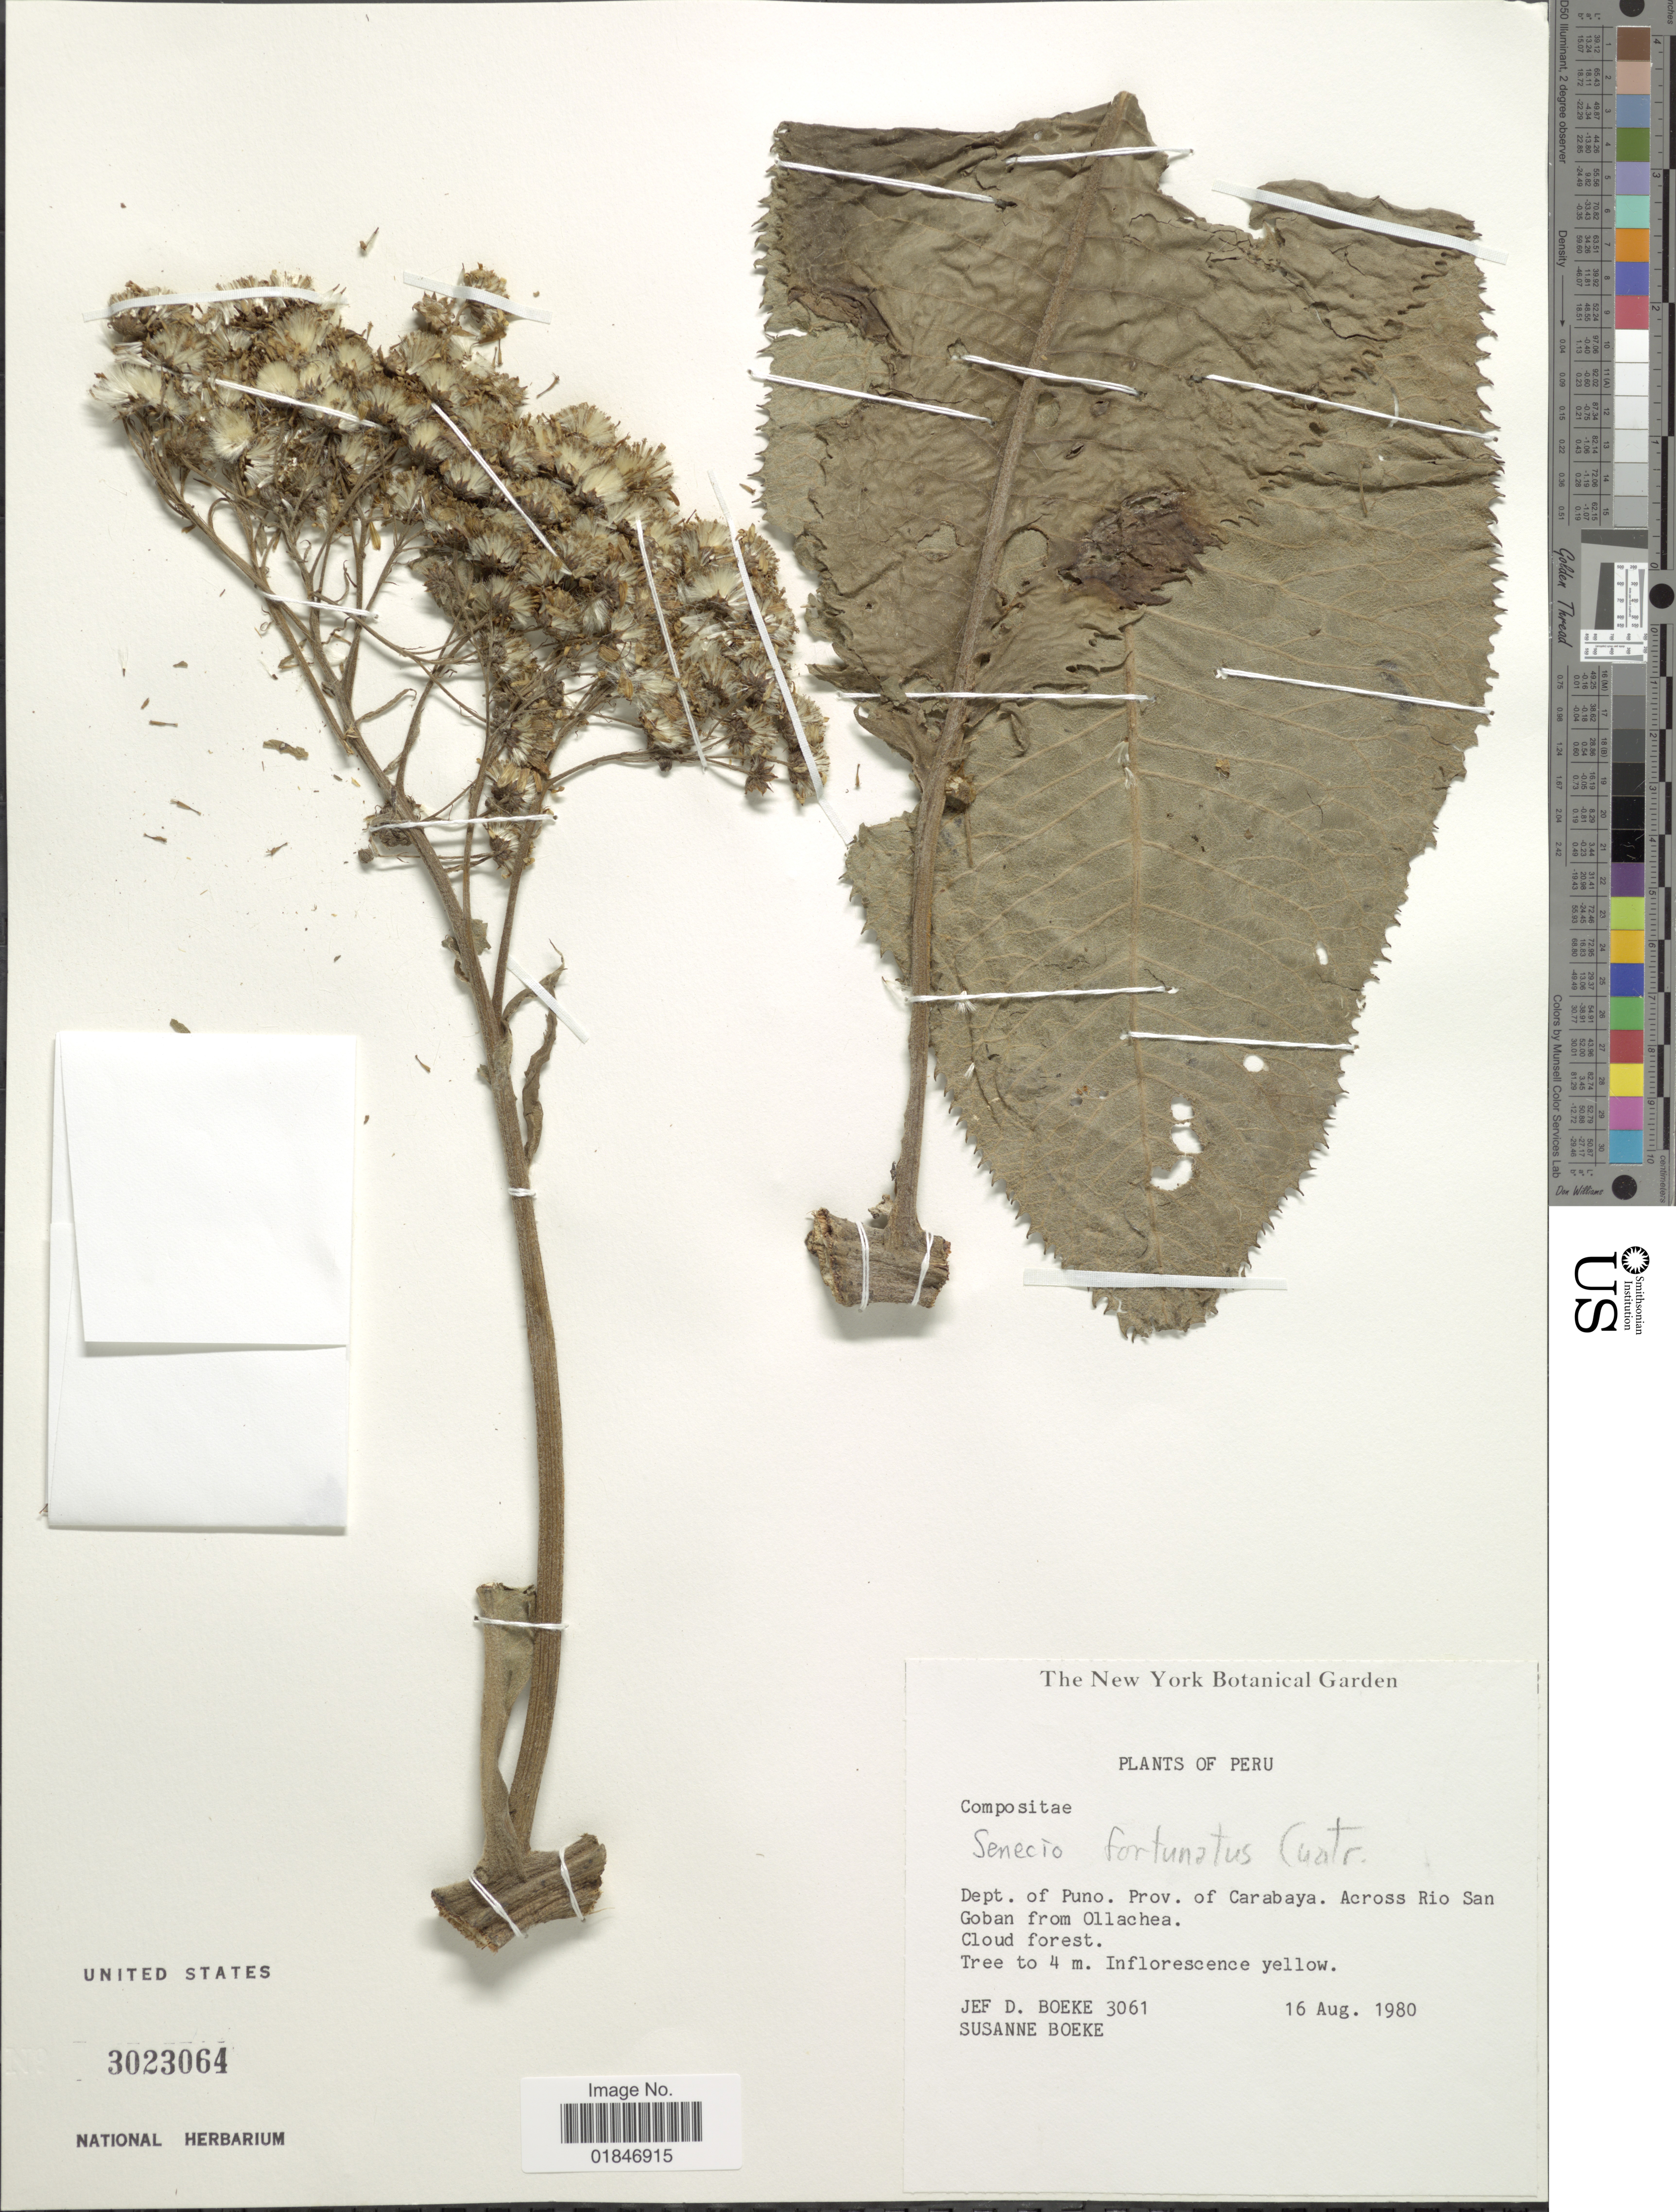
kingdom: Plantae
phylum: Tracheophyta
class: Magnoliopsida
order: Asterales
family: Asteraceae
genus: Dendrophorbium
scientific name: Dendrophorbium fortunatum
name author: (Cuatrec.) C. Jeffrey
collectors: J. Boeke & S. Boeke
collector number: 3061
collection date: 1980-08-16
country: Peru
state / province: Puno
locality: Prov. of Carabaya, Across Rio San Goban rom Ollachea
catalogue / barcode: US 3023064